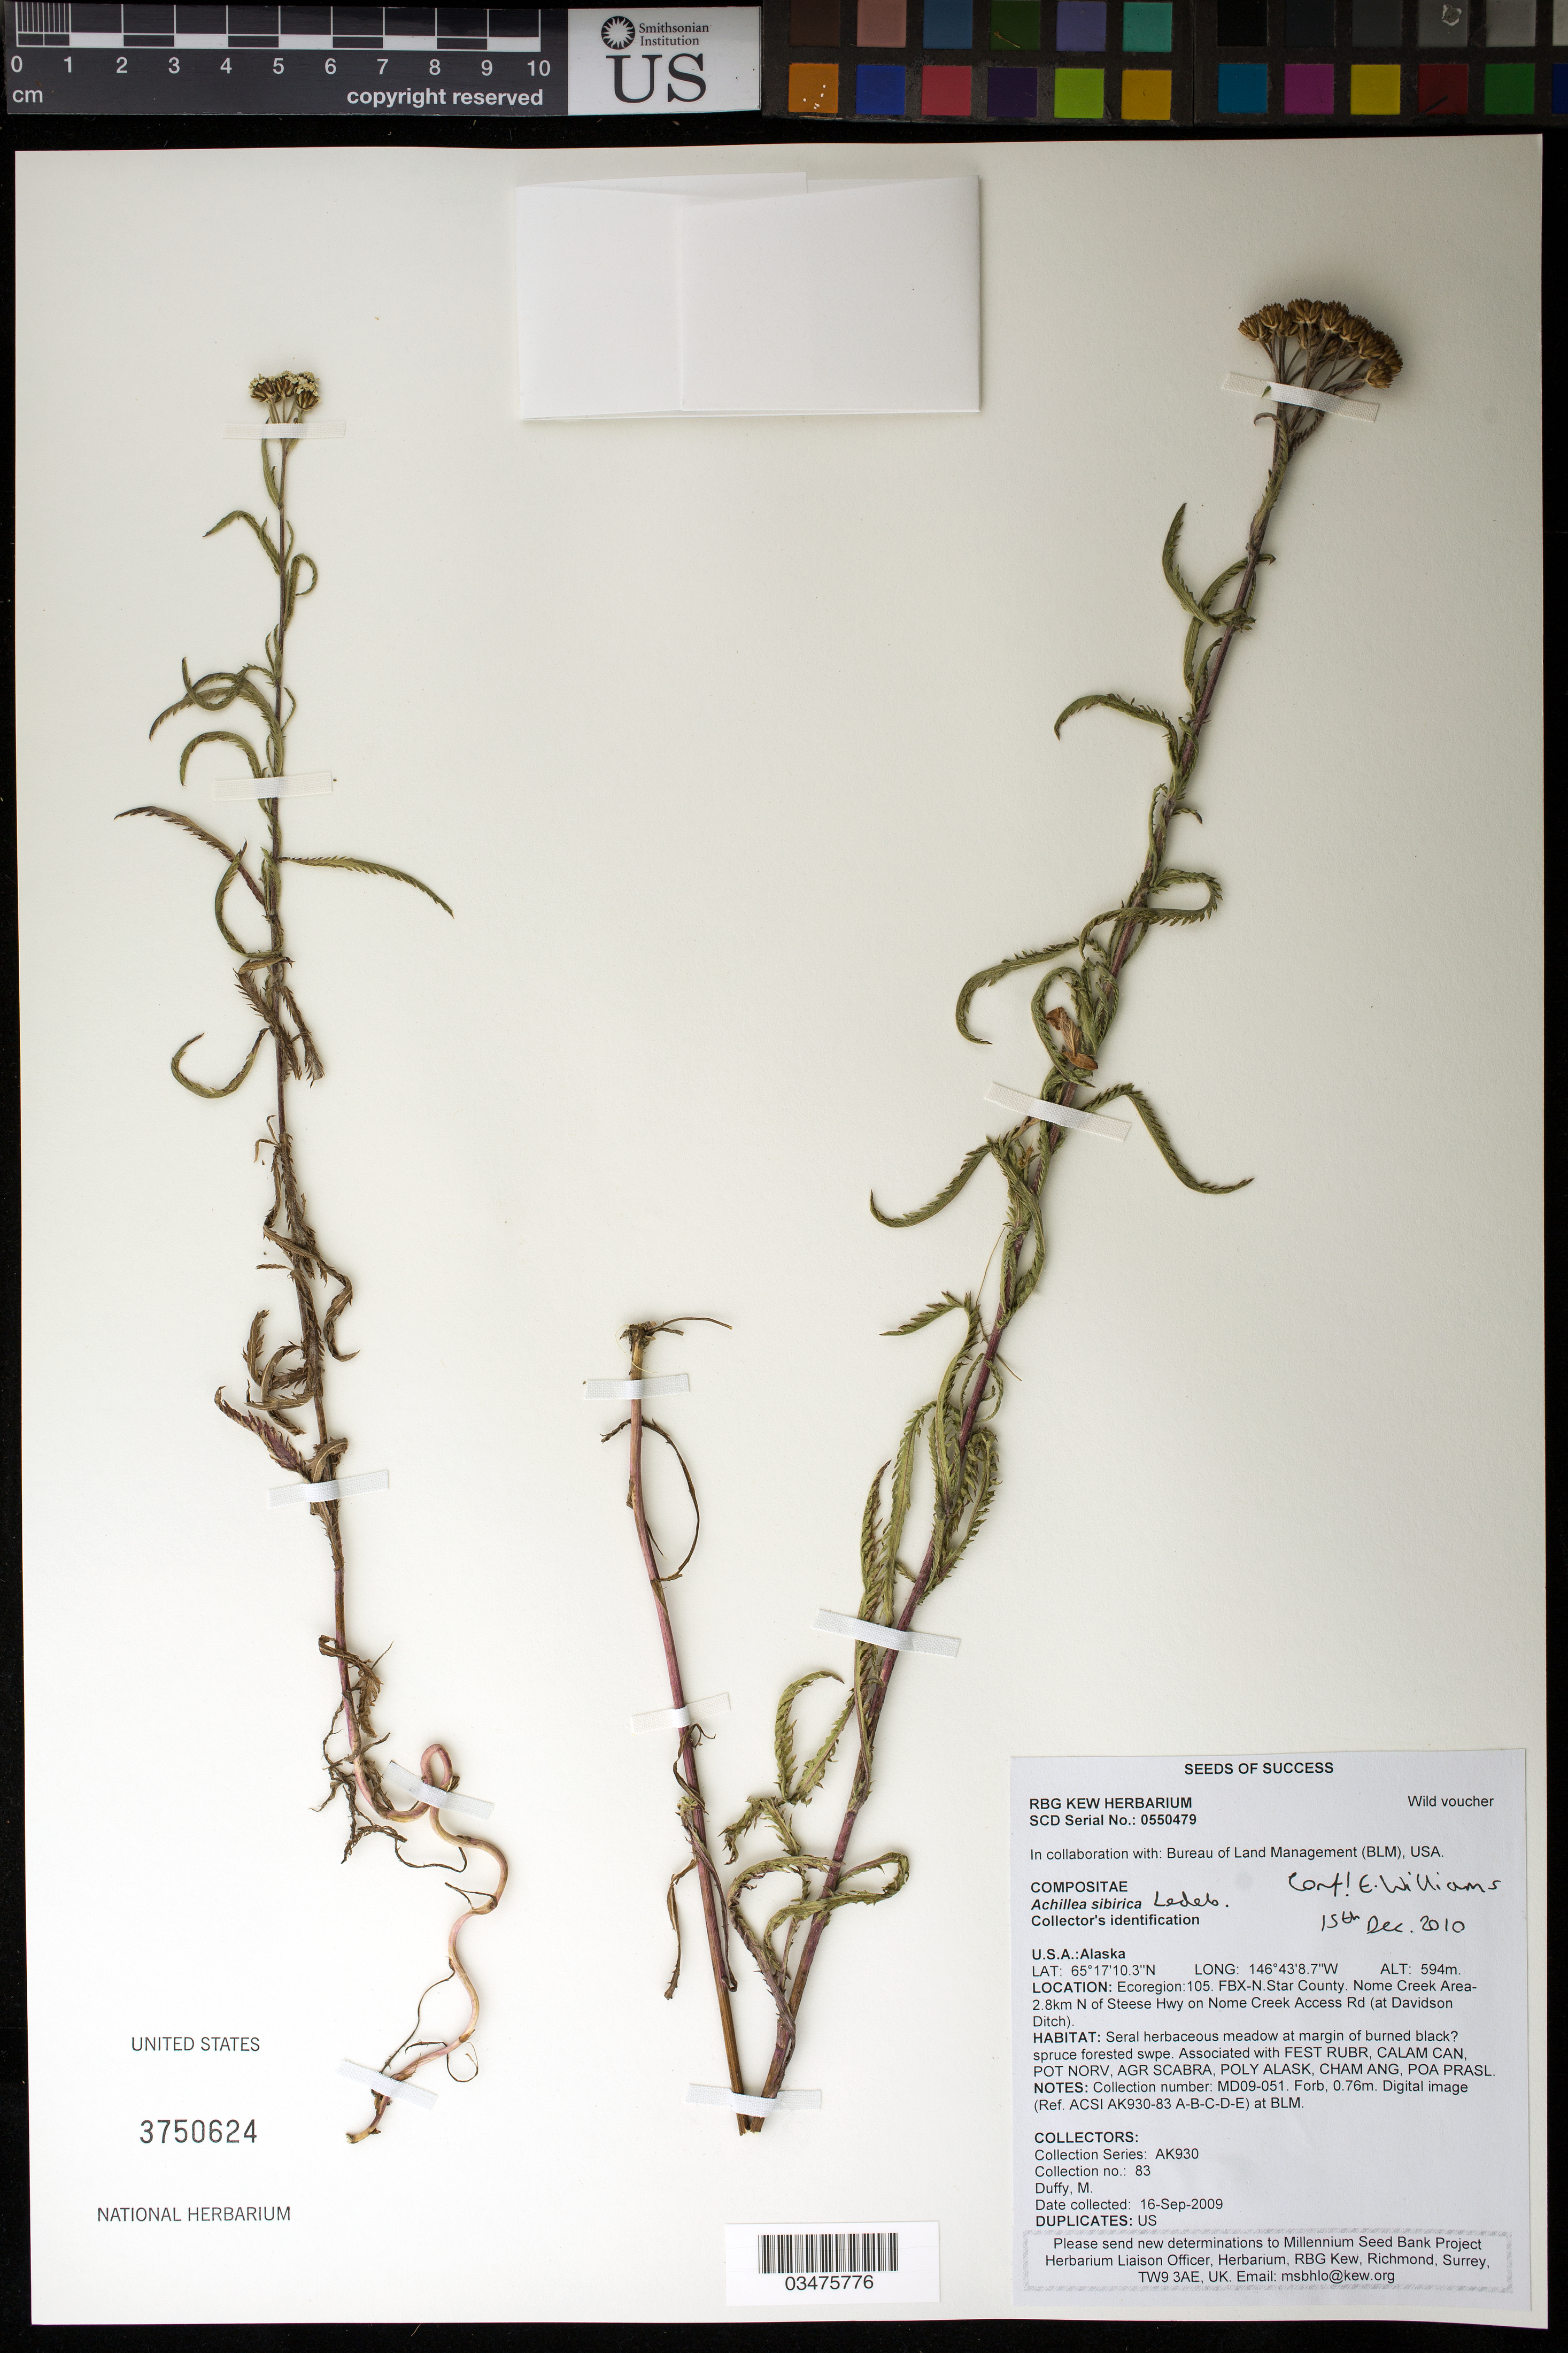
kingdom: Plantae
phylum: Tracheophyta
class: Magnoliopsida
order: Asterales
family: Asteraceae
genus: Achillea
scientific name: Achillea sibirica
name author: Ledeb.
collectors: M. Duffy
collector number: AK930-83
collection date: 2009-09-16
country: United States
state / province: Alaska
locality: FBX-N.Star County. Nome Creek Area-2.8 km N of Steese Hwy on Nome Creek Access Rd (at Davidson Ditch).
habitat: Seral herbaceous meadow at margin of burned black spruce forested swpe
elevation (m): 594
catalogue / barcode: US 3750624